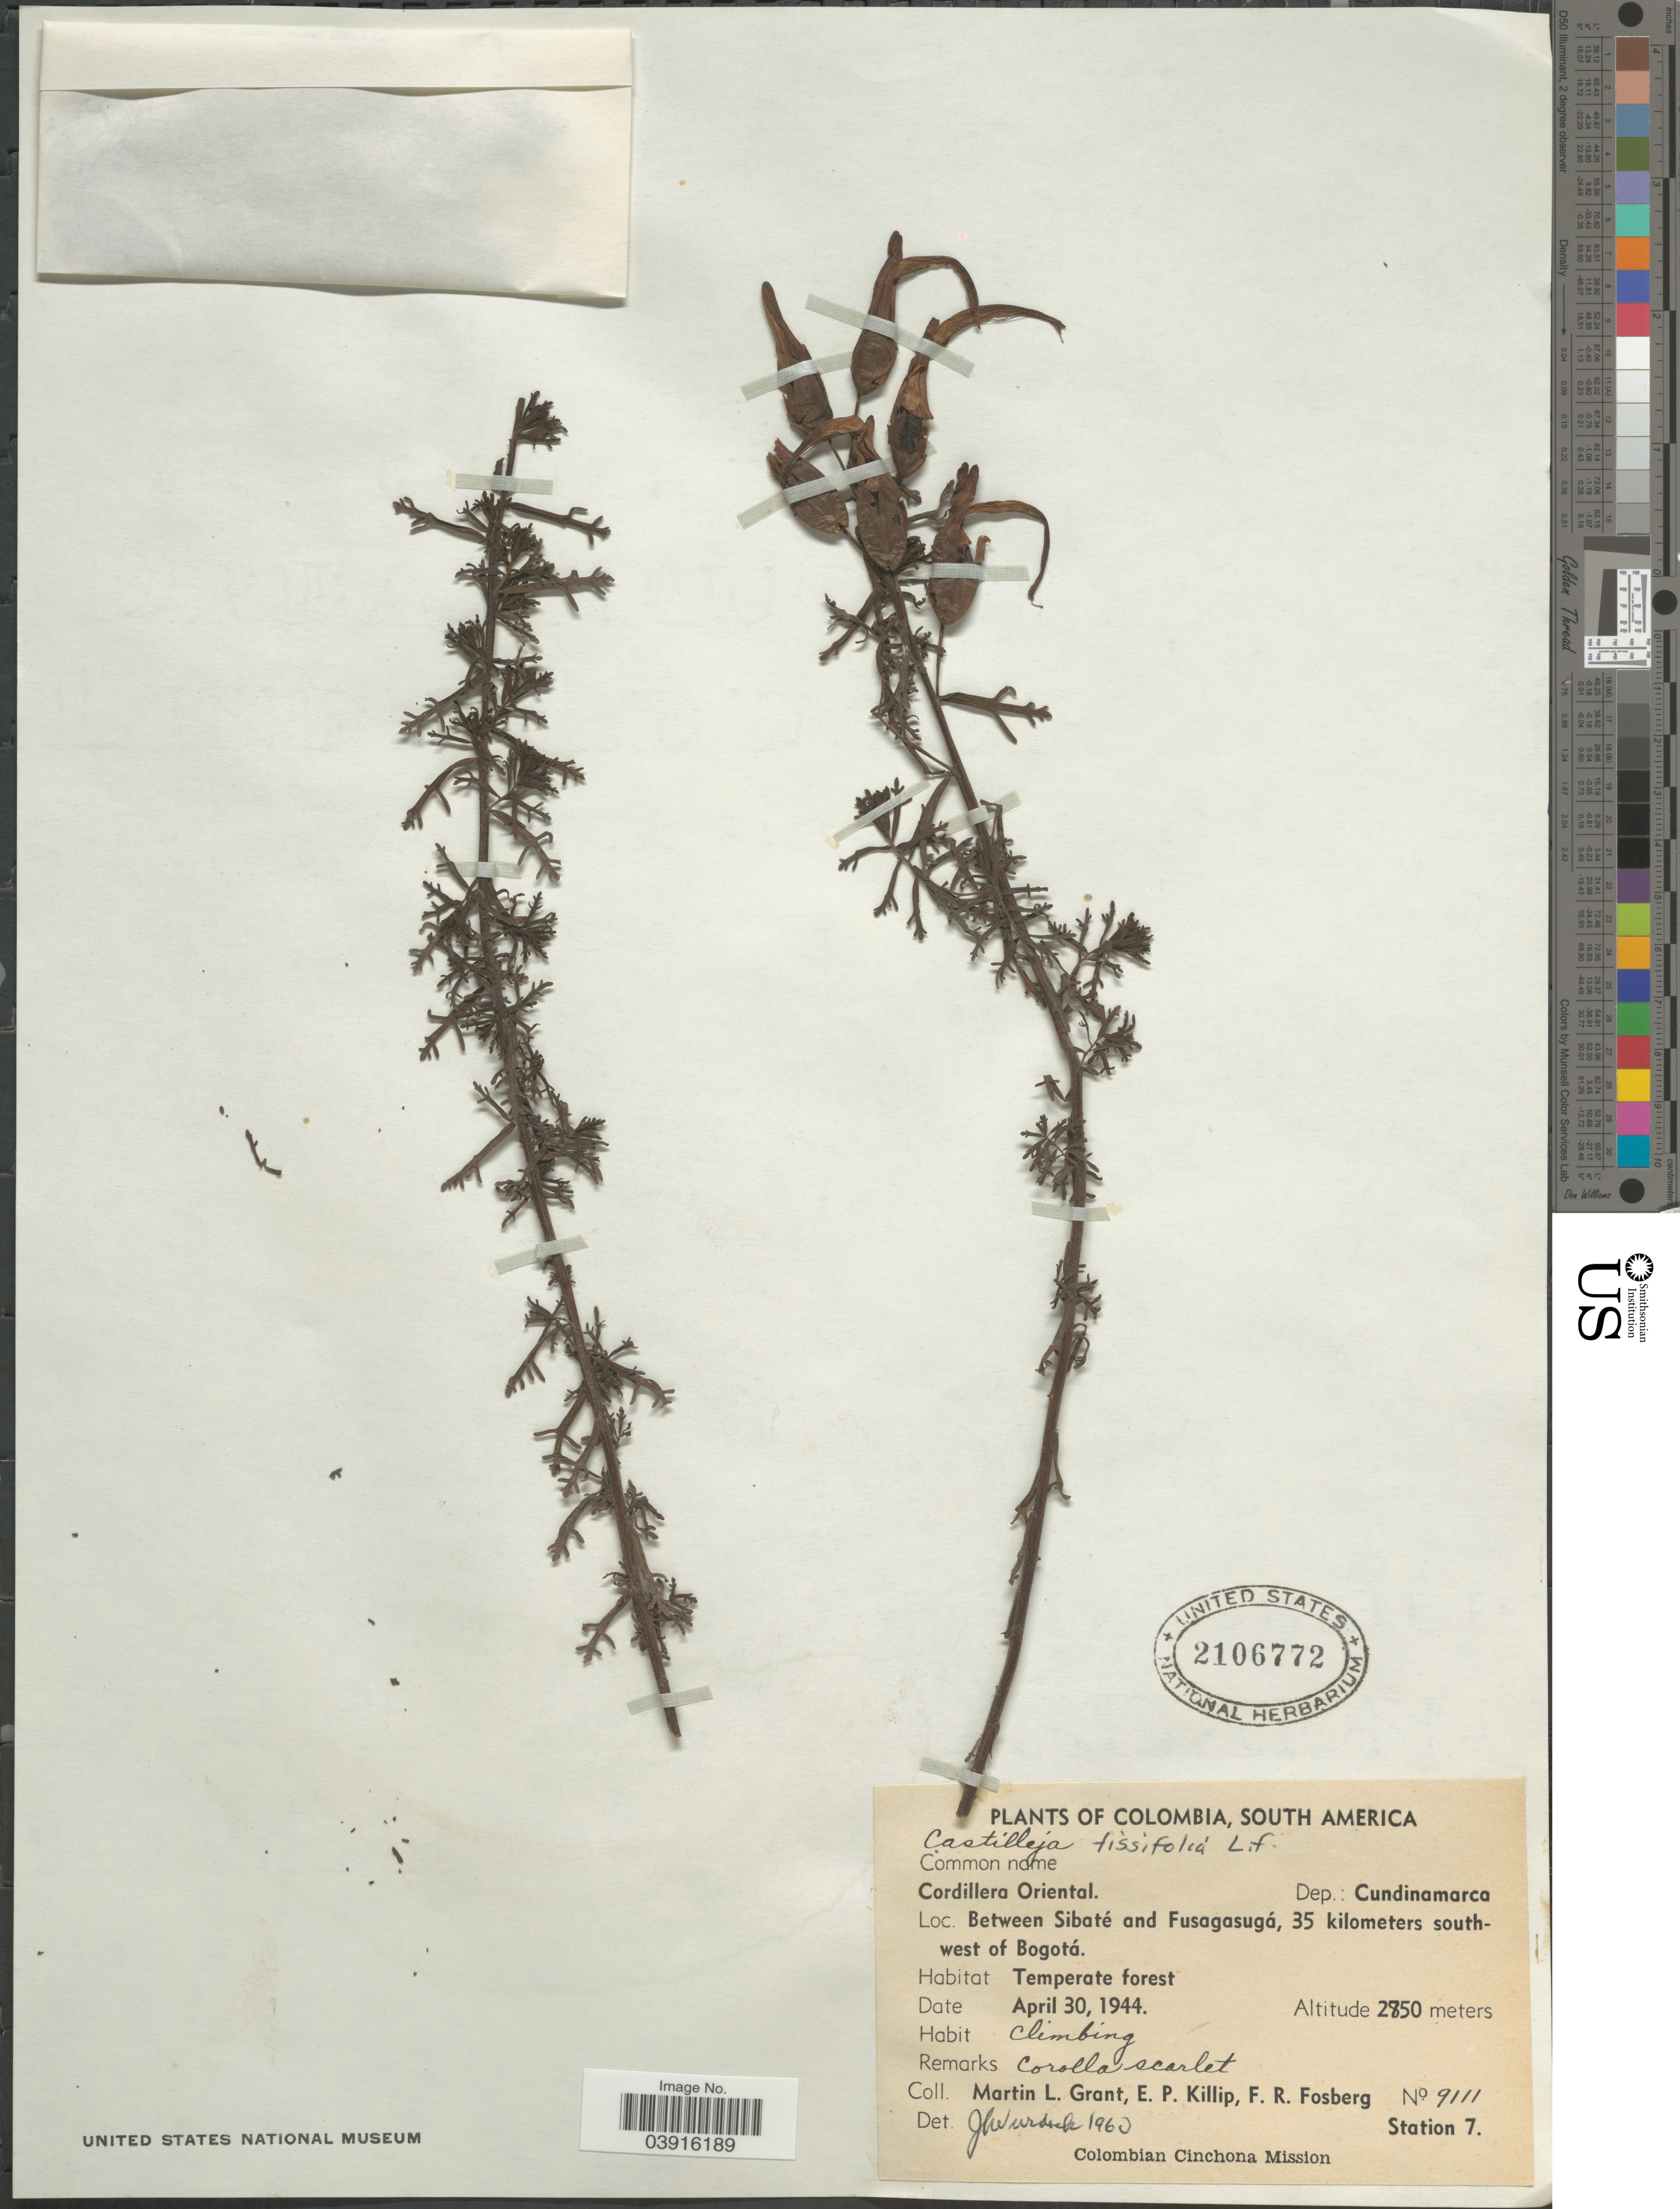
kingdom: Plantae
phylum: Tracheophyta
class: Magnoliopsida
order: Lamiales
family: Orobanchaceae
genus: Castilleja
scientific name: Castilleja fissifolia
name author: L. f.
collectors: M. L. Grant, E. P. Killip & F. R. Fosberg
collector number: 9111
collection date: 1944-04-30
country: Colombia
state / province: Cundinamarca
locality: Cordillera Oriental. Dep.: Cundinamarca. Between Sibaté and Fusagasugá, 35 kilometers south-west of Bogotá. Temperate forest. Station 7.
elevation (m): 2850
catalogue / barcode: US 2106772